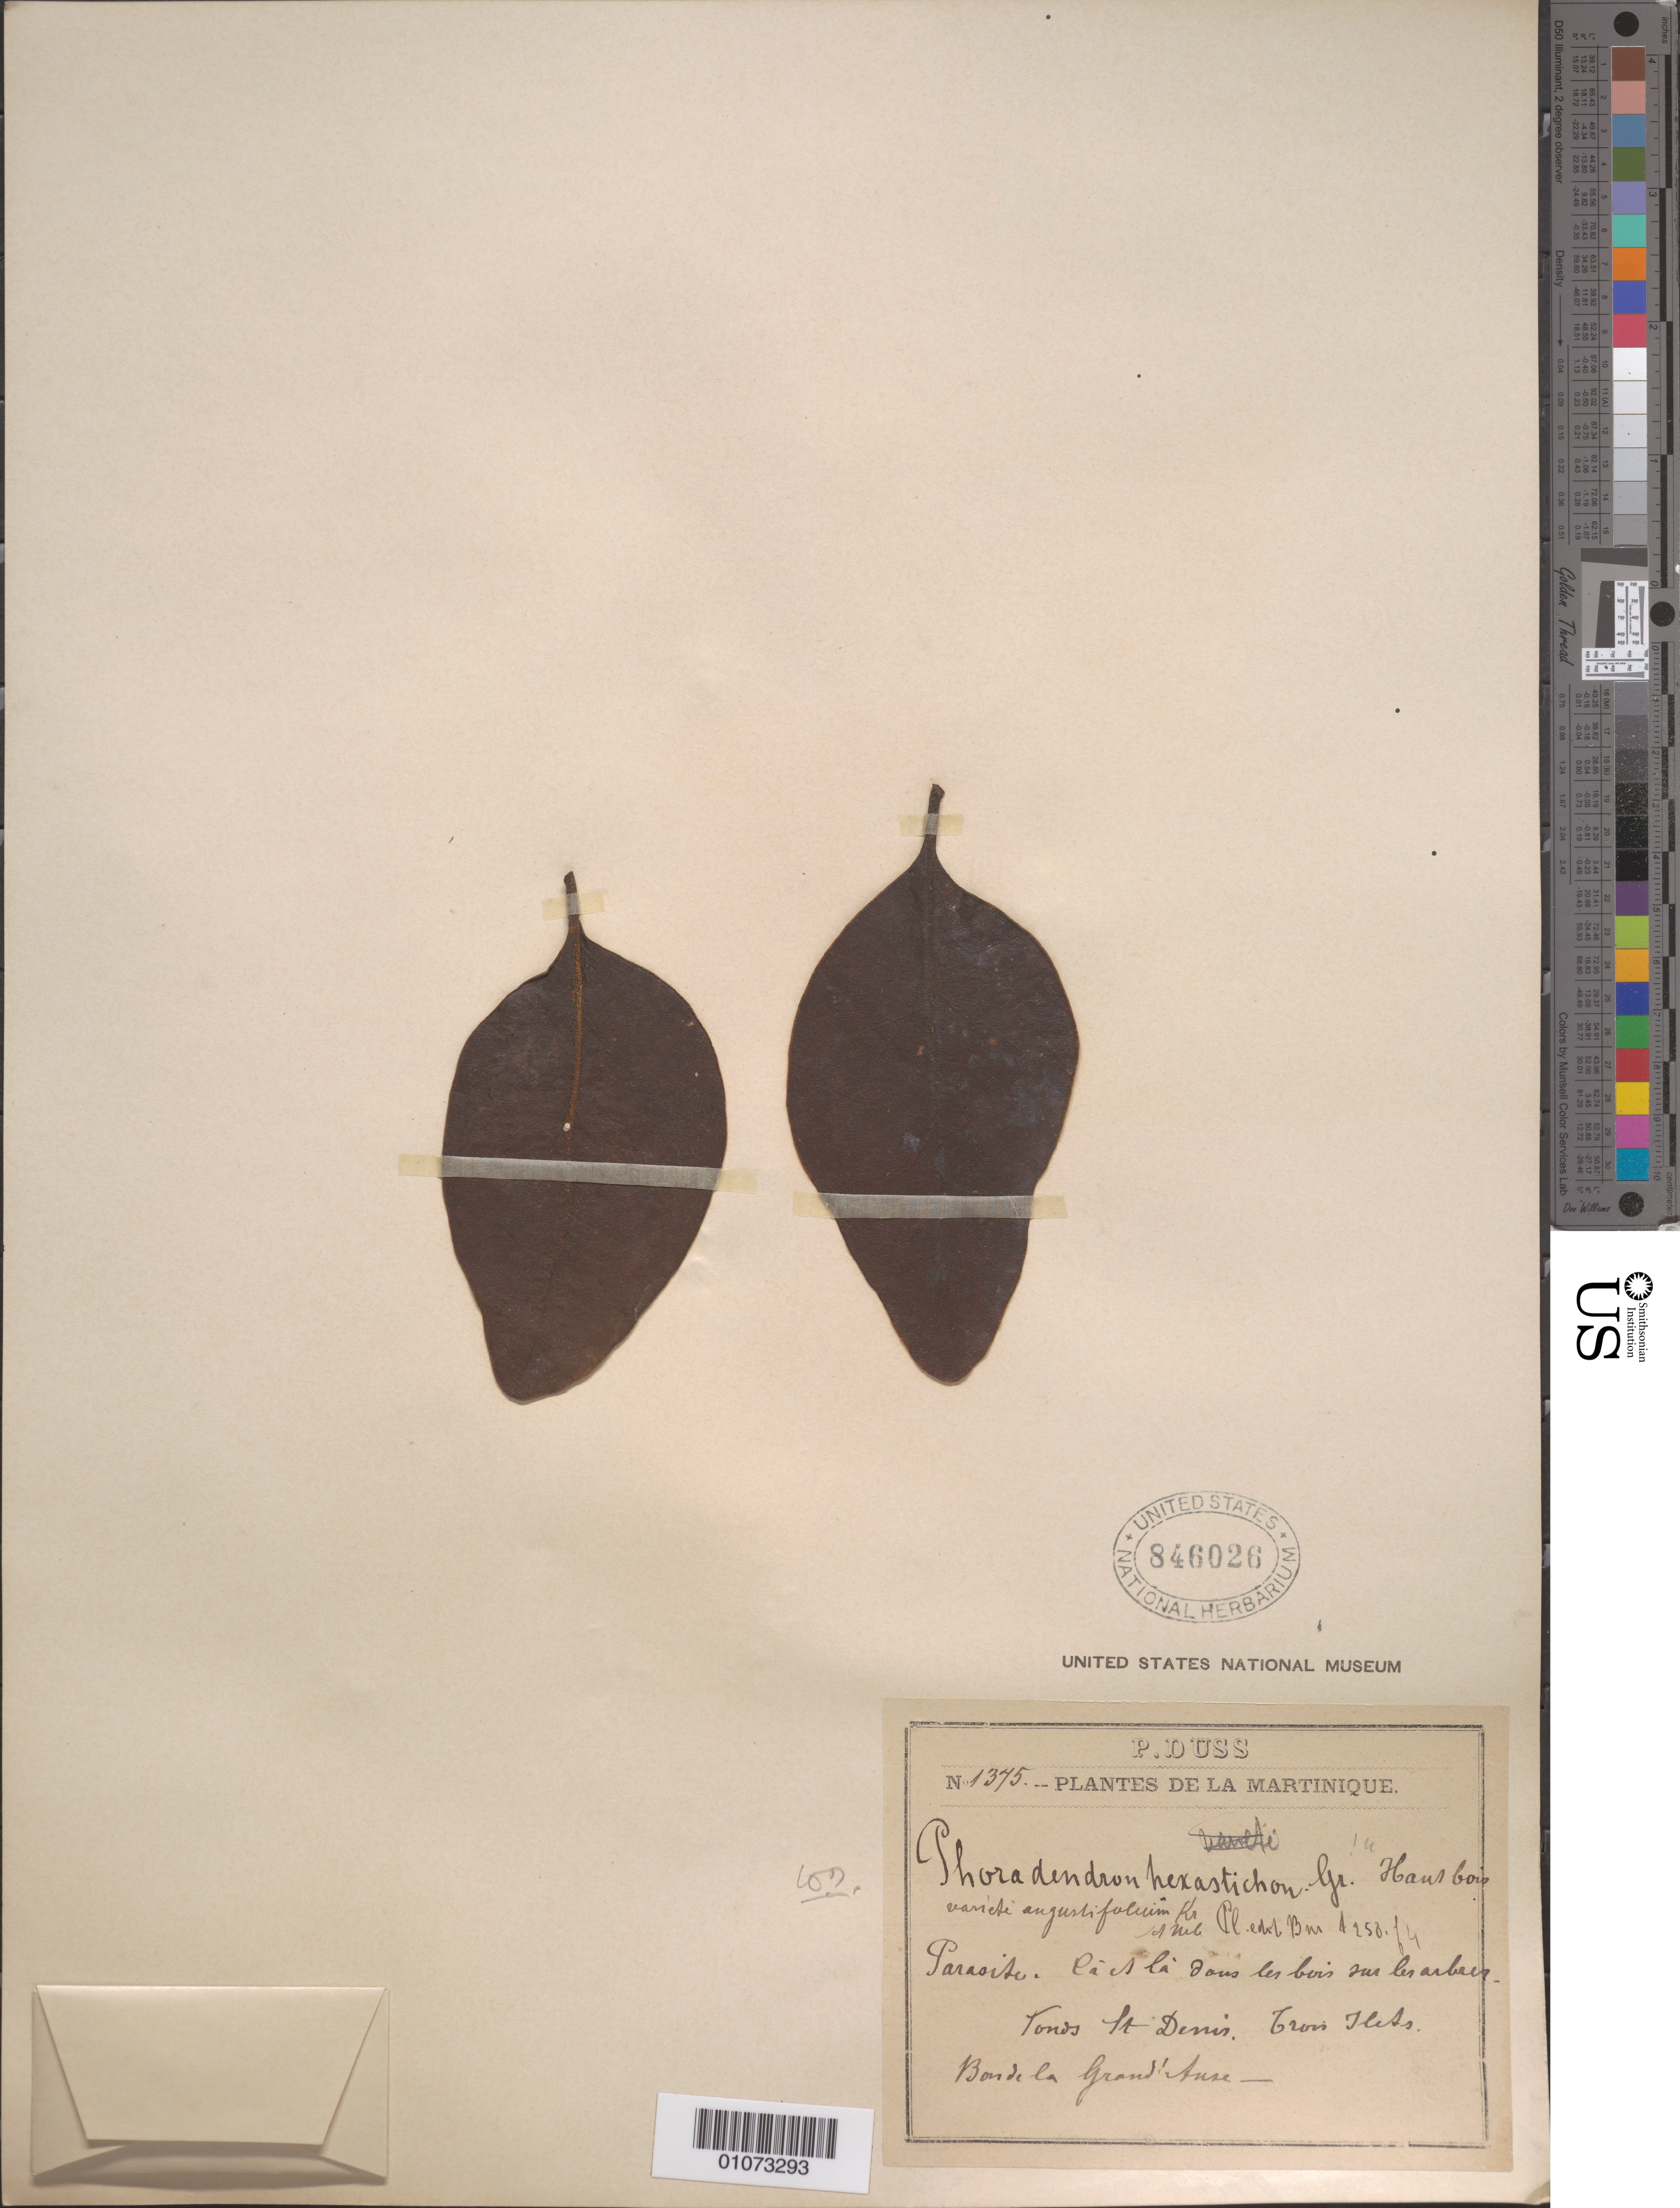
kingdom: Plantae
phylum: Tracheophyta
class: Magnoliopsida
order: Santalales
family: Viscaceae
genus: Phoradendron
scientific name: Phoradendron hexastichum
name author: (DC.) Griseb.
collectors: Père Duss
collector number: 1345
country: Martinique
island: Martinique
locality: Bonde la Grand Ause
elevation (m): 76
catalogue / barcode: US 846026